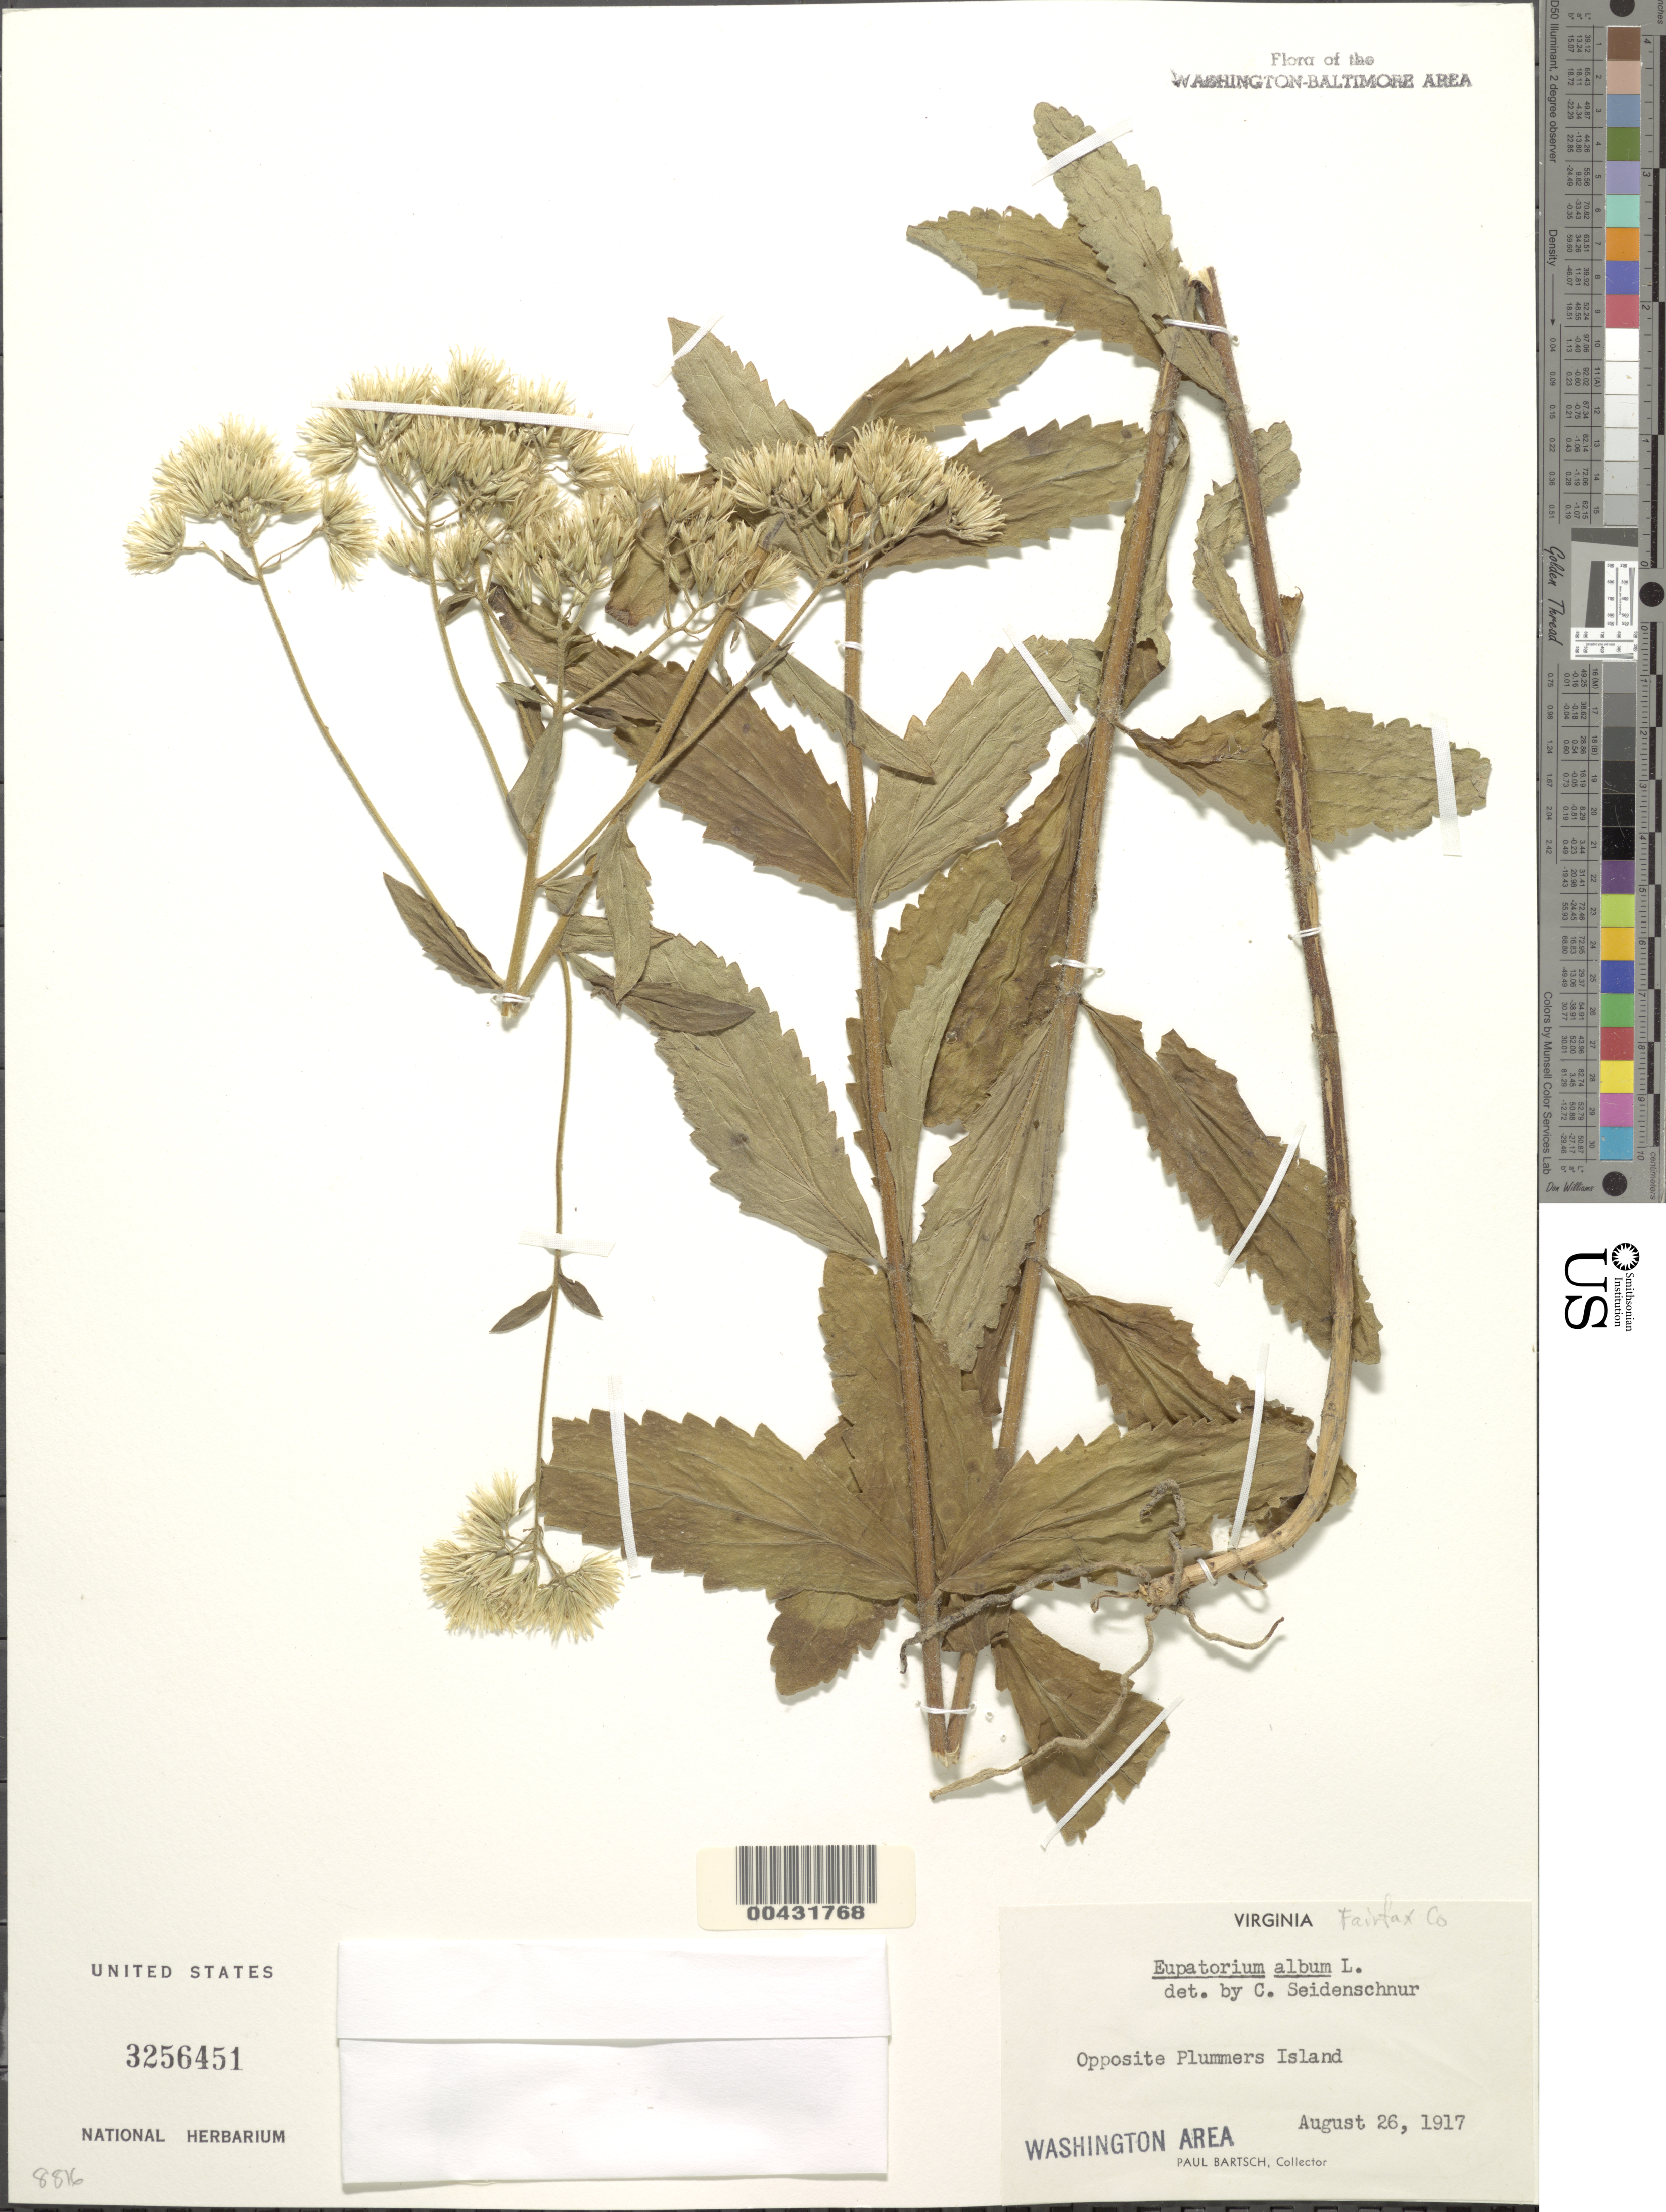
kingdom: Plantae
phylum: Tracheophyta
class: Magnoliopsida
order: Asterales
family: Asteraceae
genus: Eupatorium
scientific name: Eupatorium album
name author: L.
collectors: P. Bartsch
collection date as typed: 26 Aug 1917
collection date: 1917-08-26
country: United States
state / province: Virginia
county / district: Fairfax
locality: opposite Plummers Island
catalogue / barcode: US 3256451